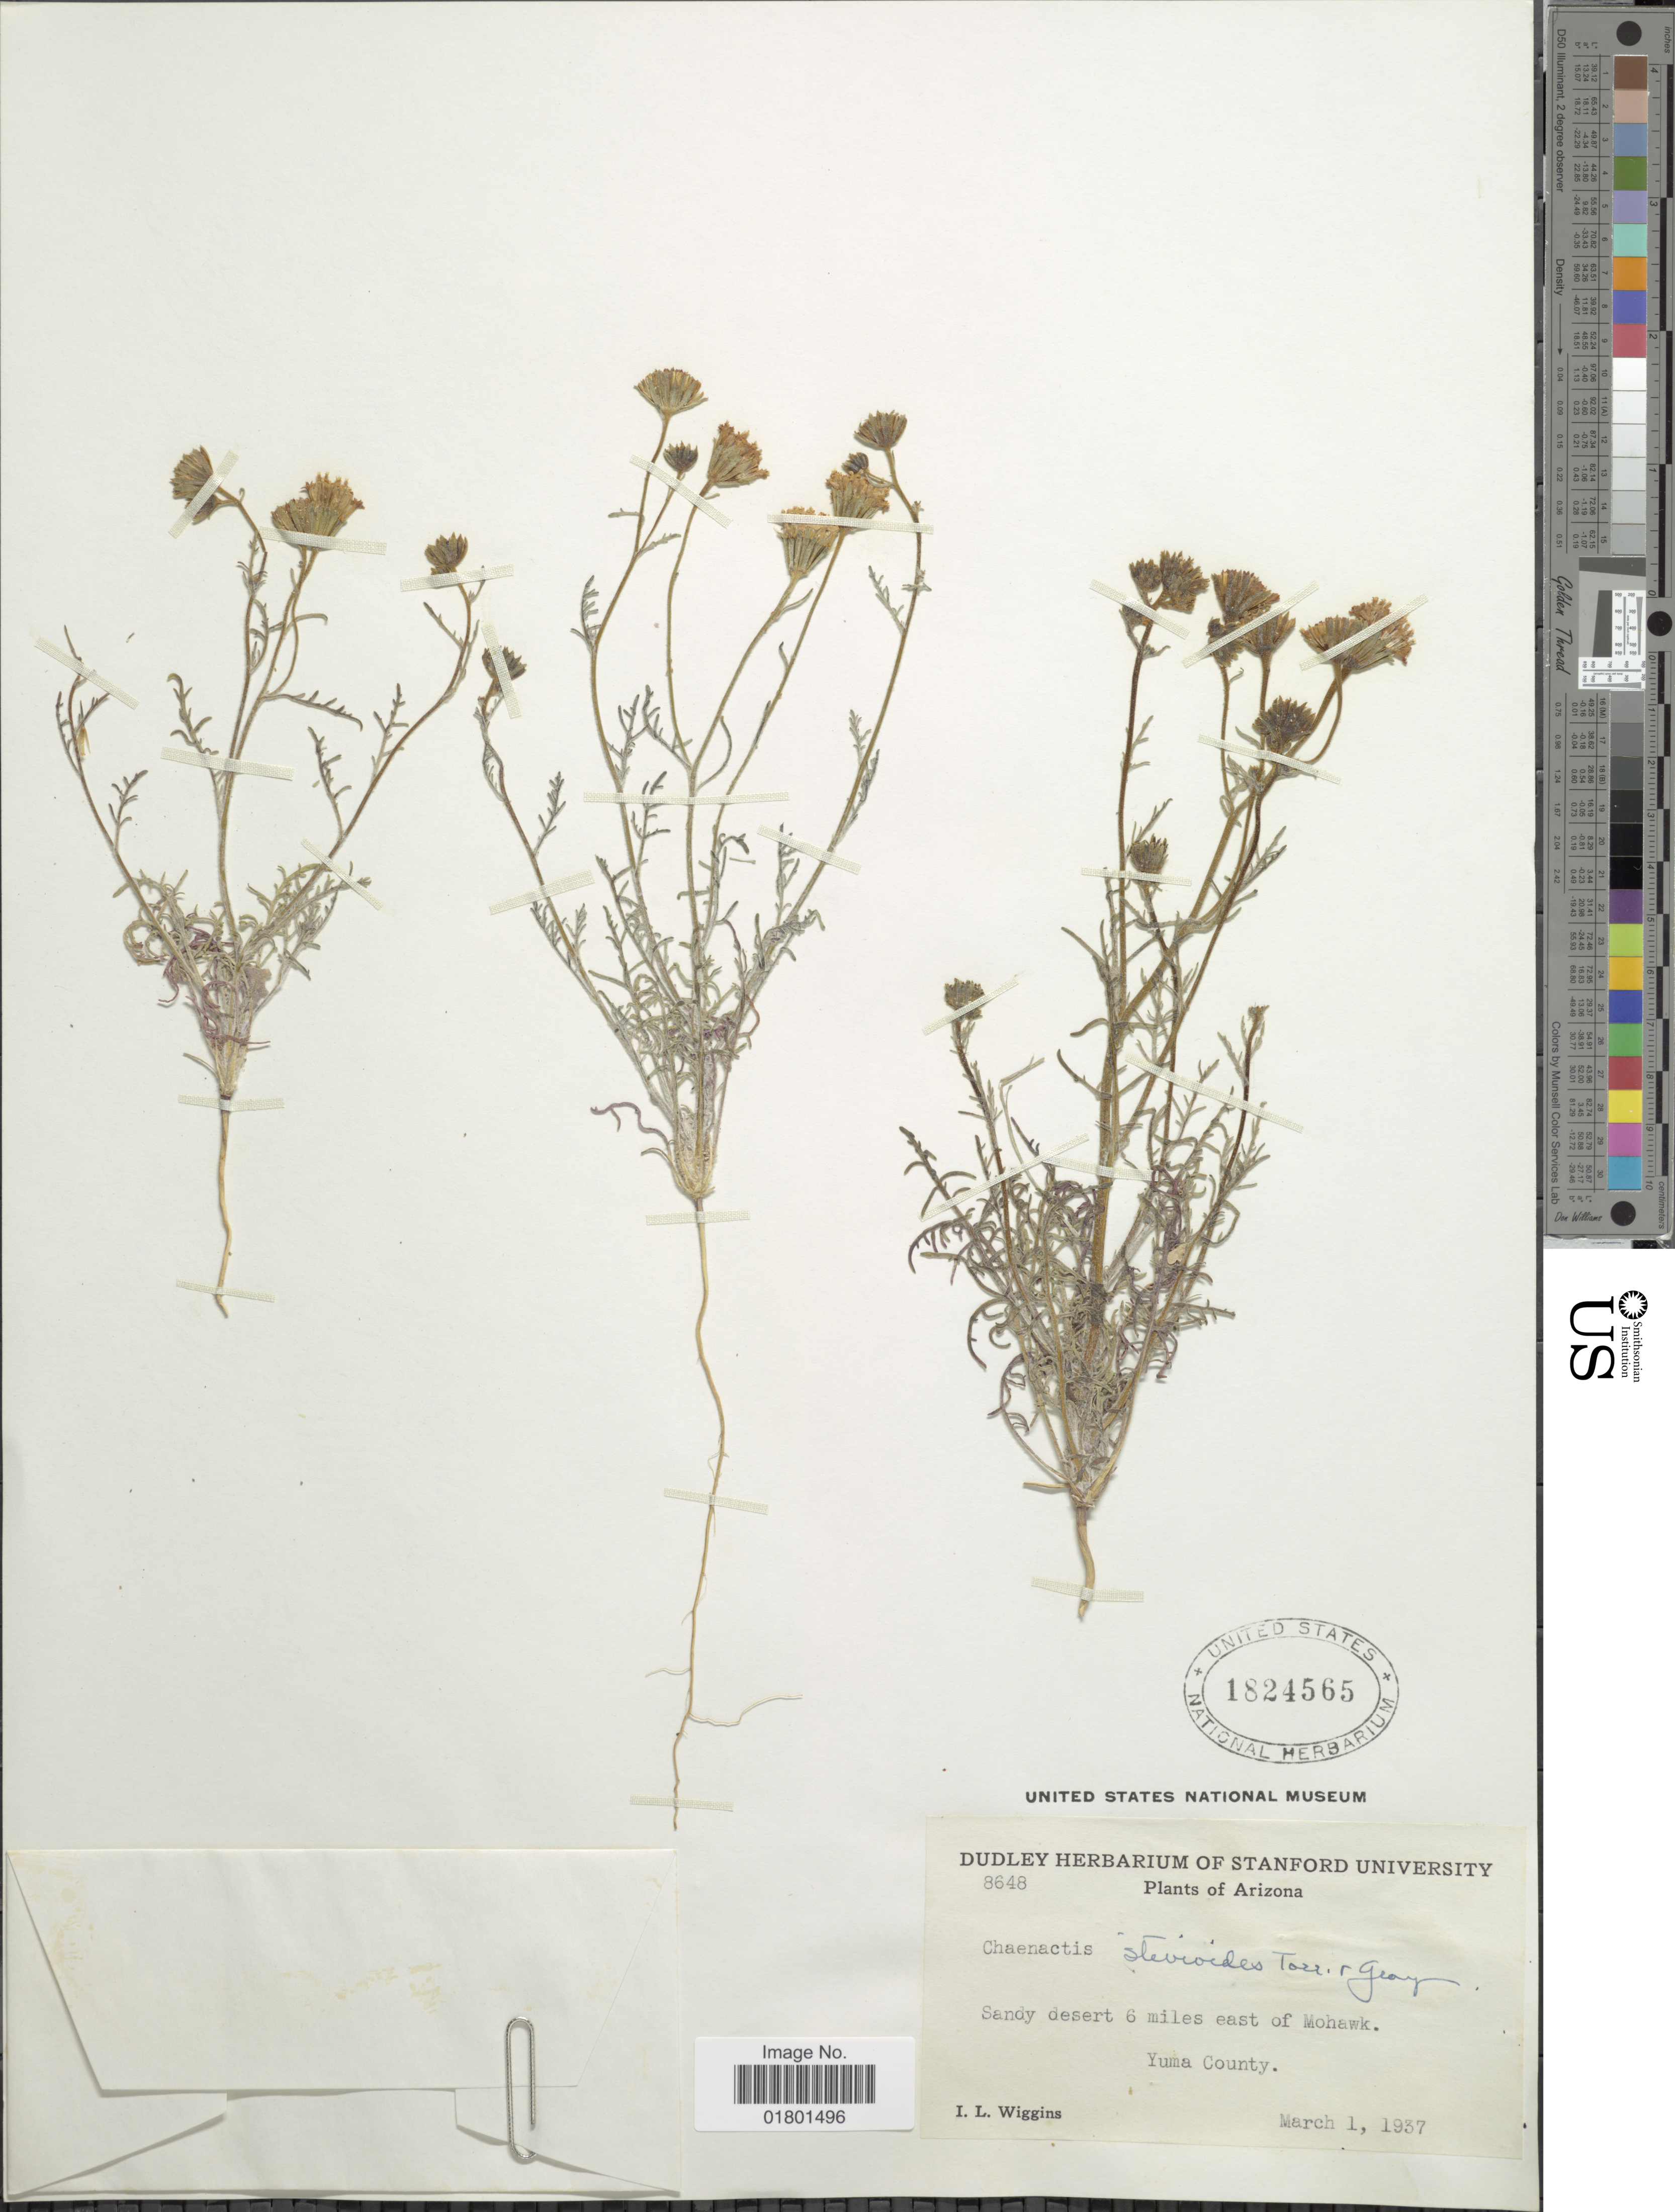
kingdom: Plantae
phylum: Tracheophyta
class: Magnoliopsida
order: Asterales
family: Asteraceae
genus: Chaenactis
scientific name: Chaenactis stevioides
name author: Hook. & Arn.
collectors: I. L. Wiggins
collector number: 8648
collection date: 1937-03-01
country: United States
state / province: Arizona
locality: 6 miles east of Mohawk, Yuma County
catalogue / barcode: US 1824565